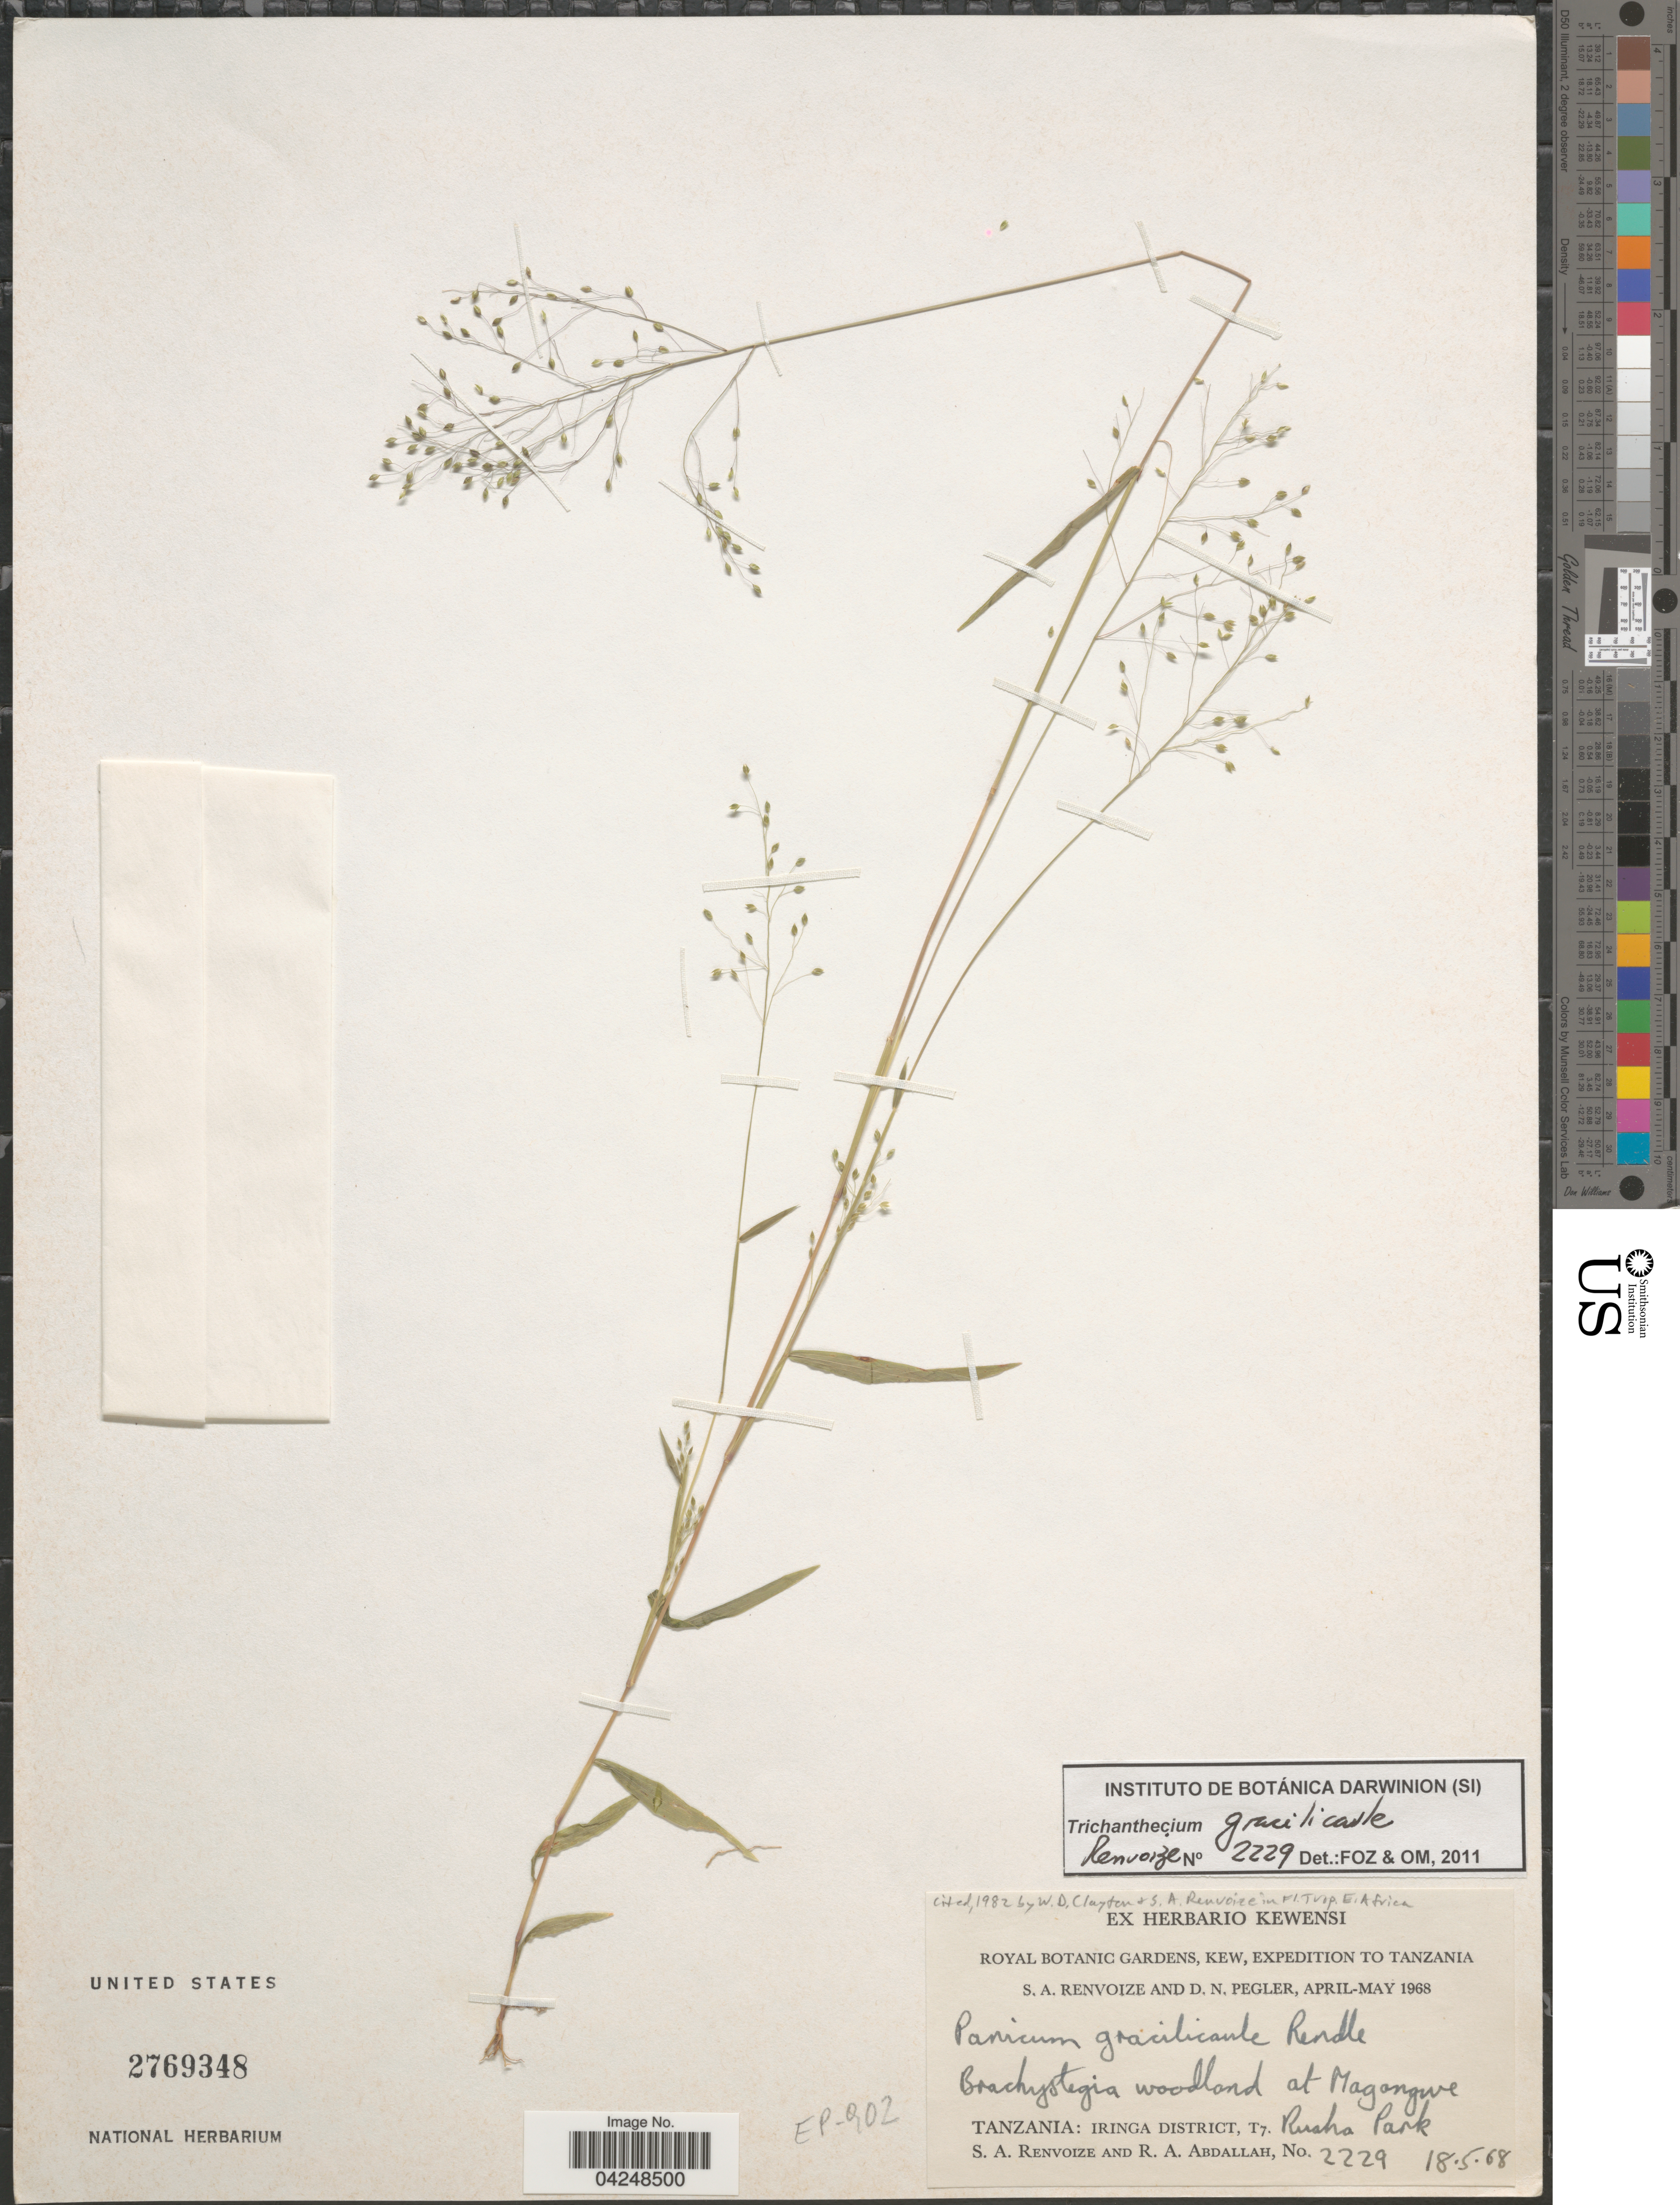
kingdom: Plantae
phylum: Tracheophyta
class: Liliopsida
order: Poales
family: Poaceae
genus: Trichanthecium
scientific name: Trichanthecium gracilicaule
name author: (Rendle) Zuloaga & Morrone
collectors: S. A. Renvoize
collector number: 2229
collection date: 1968-05-18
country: Tanzania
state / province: Iringa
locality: Royal Botanic Gardens, Kew, Expedition to Tanzania. Brachystegia woodland at Magongwe, Iringa District, T7. Rusha Park.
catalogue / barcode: US 3769348